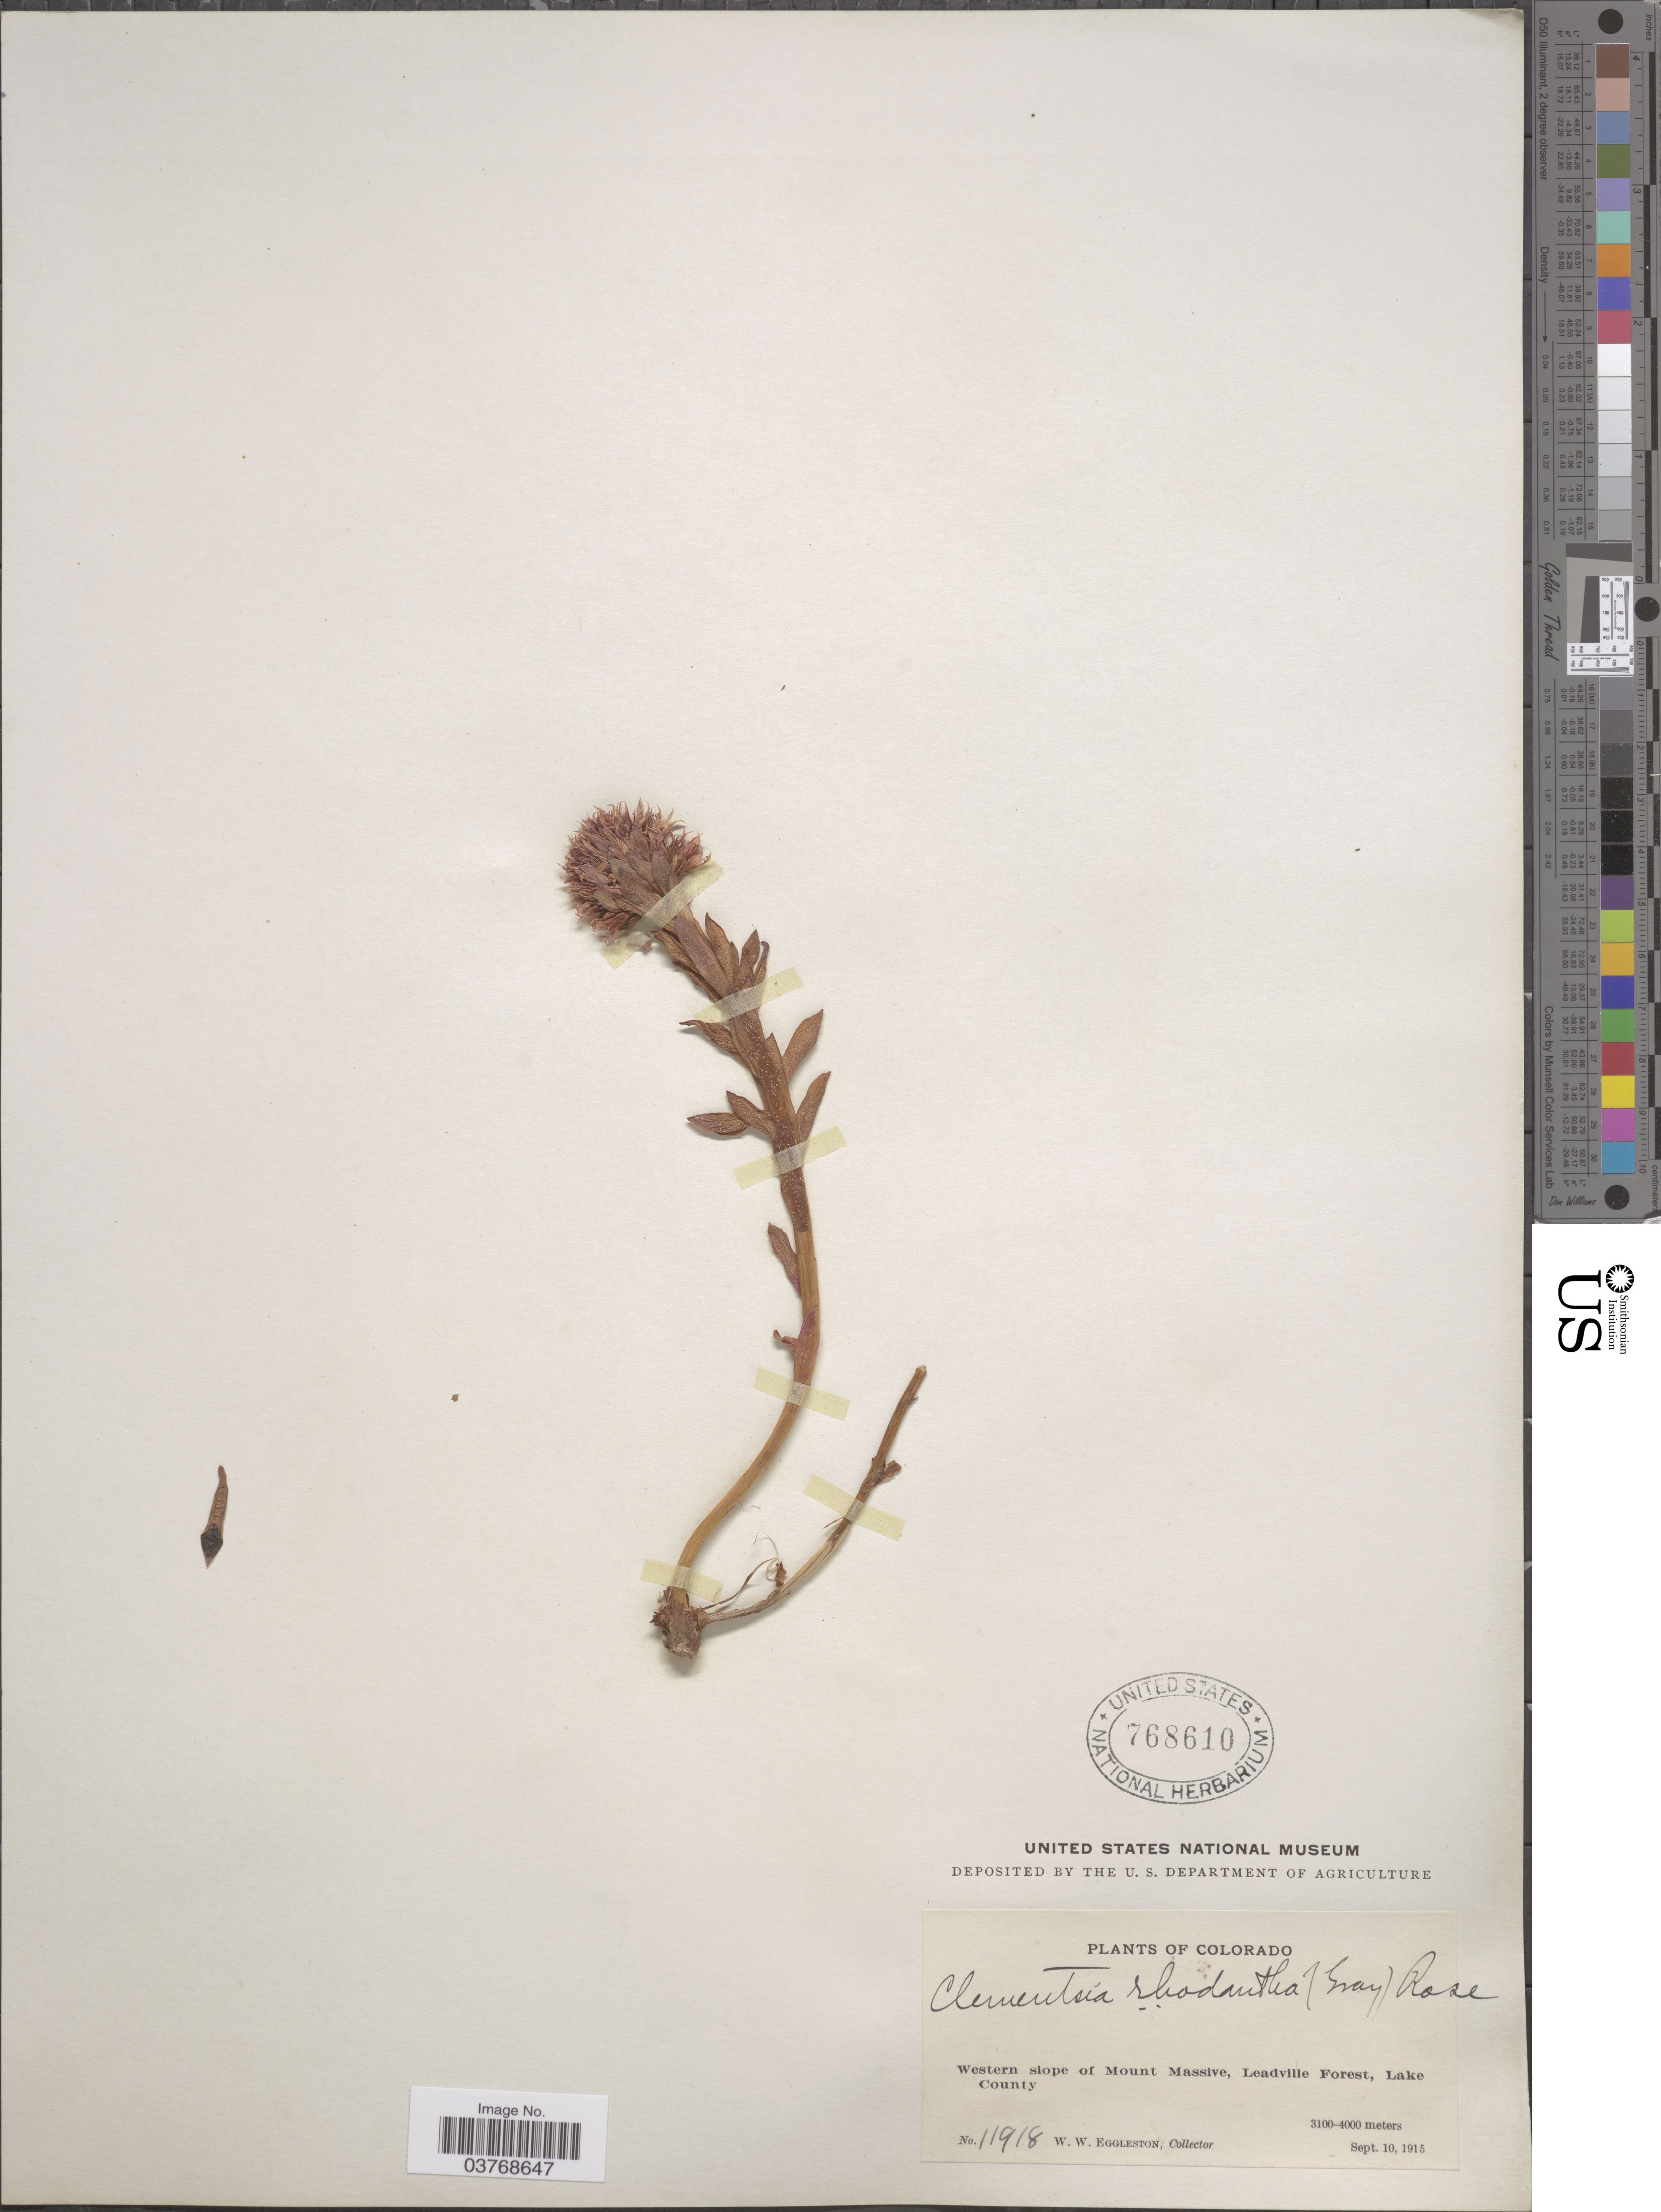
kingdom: Plantae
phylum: Tracheophyta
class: Magnoliopsida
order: Saxifragales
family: Crassulaceae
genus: Rhodiola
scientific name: Rhodiola rhodantha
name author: (A. Gray) H. Jacobsen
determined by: Strong, Mark T., (BOT), Smithsonian Institution - National Museum of Natural History (UNITED STATES)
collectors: W. W. Eggleston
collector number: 11918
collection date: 1915-09-10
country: United States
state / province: Colorado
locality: Western slope of Mount Massive, Leadville Forest, Lake County.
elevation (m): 3100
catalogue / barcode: US 768610